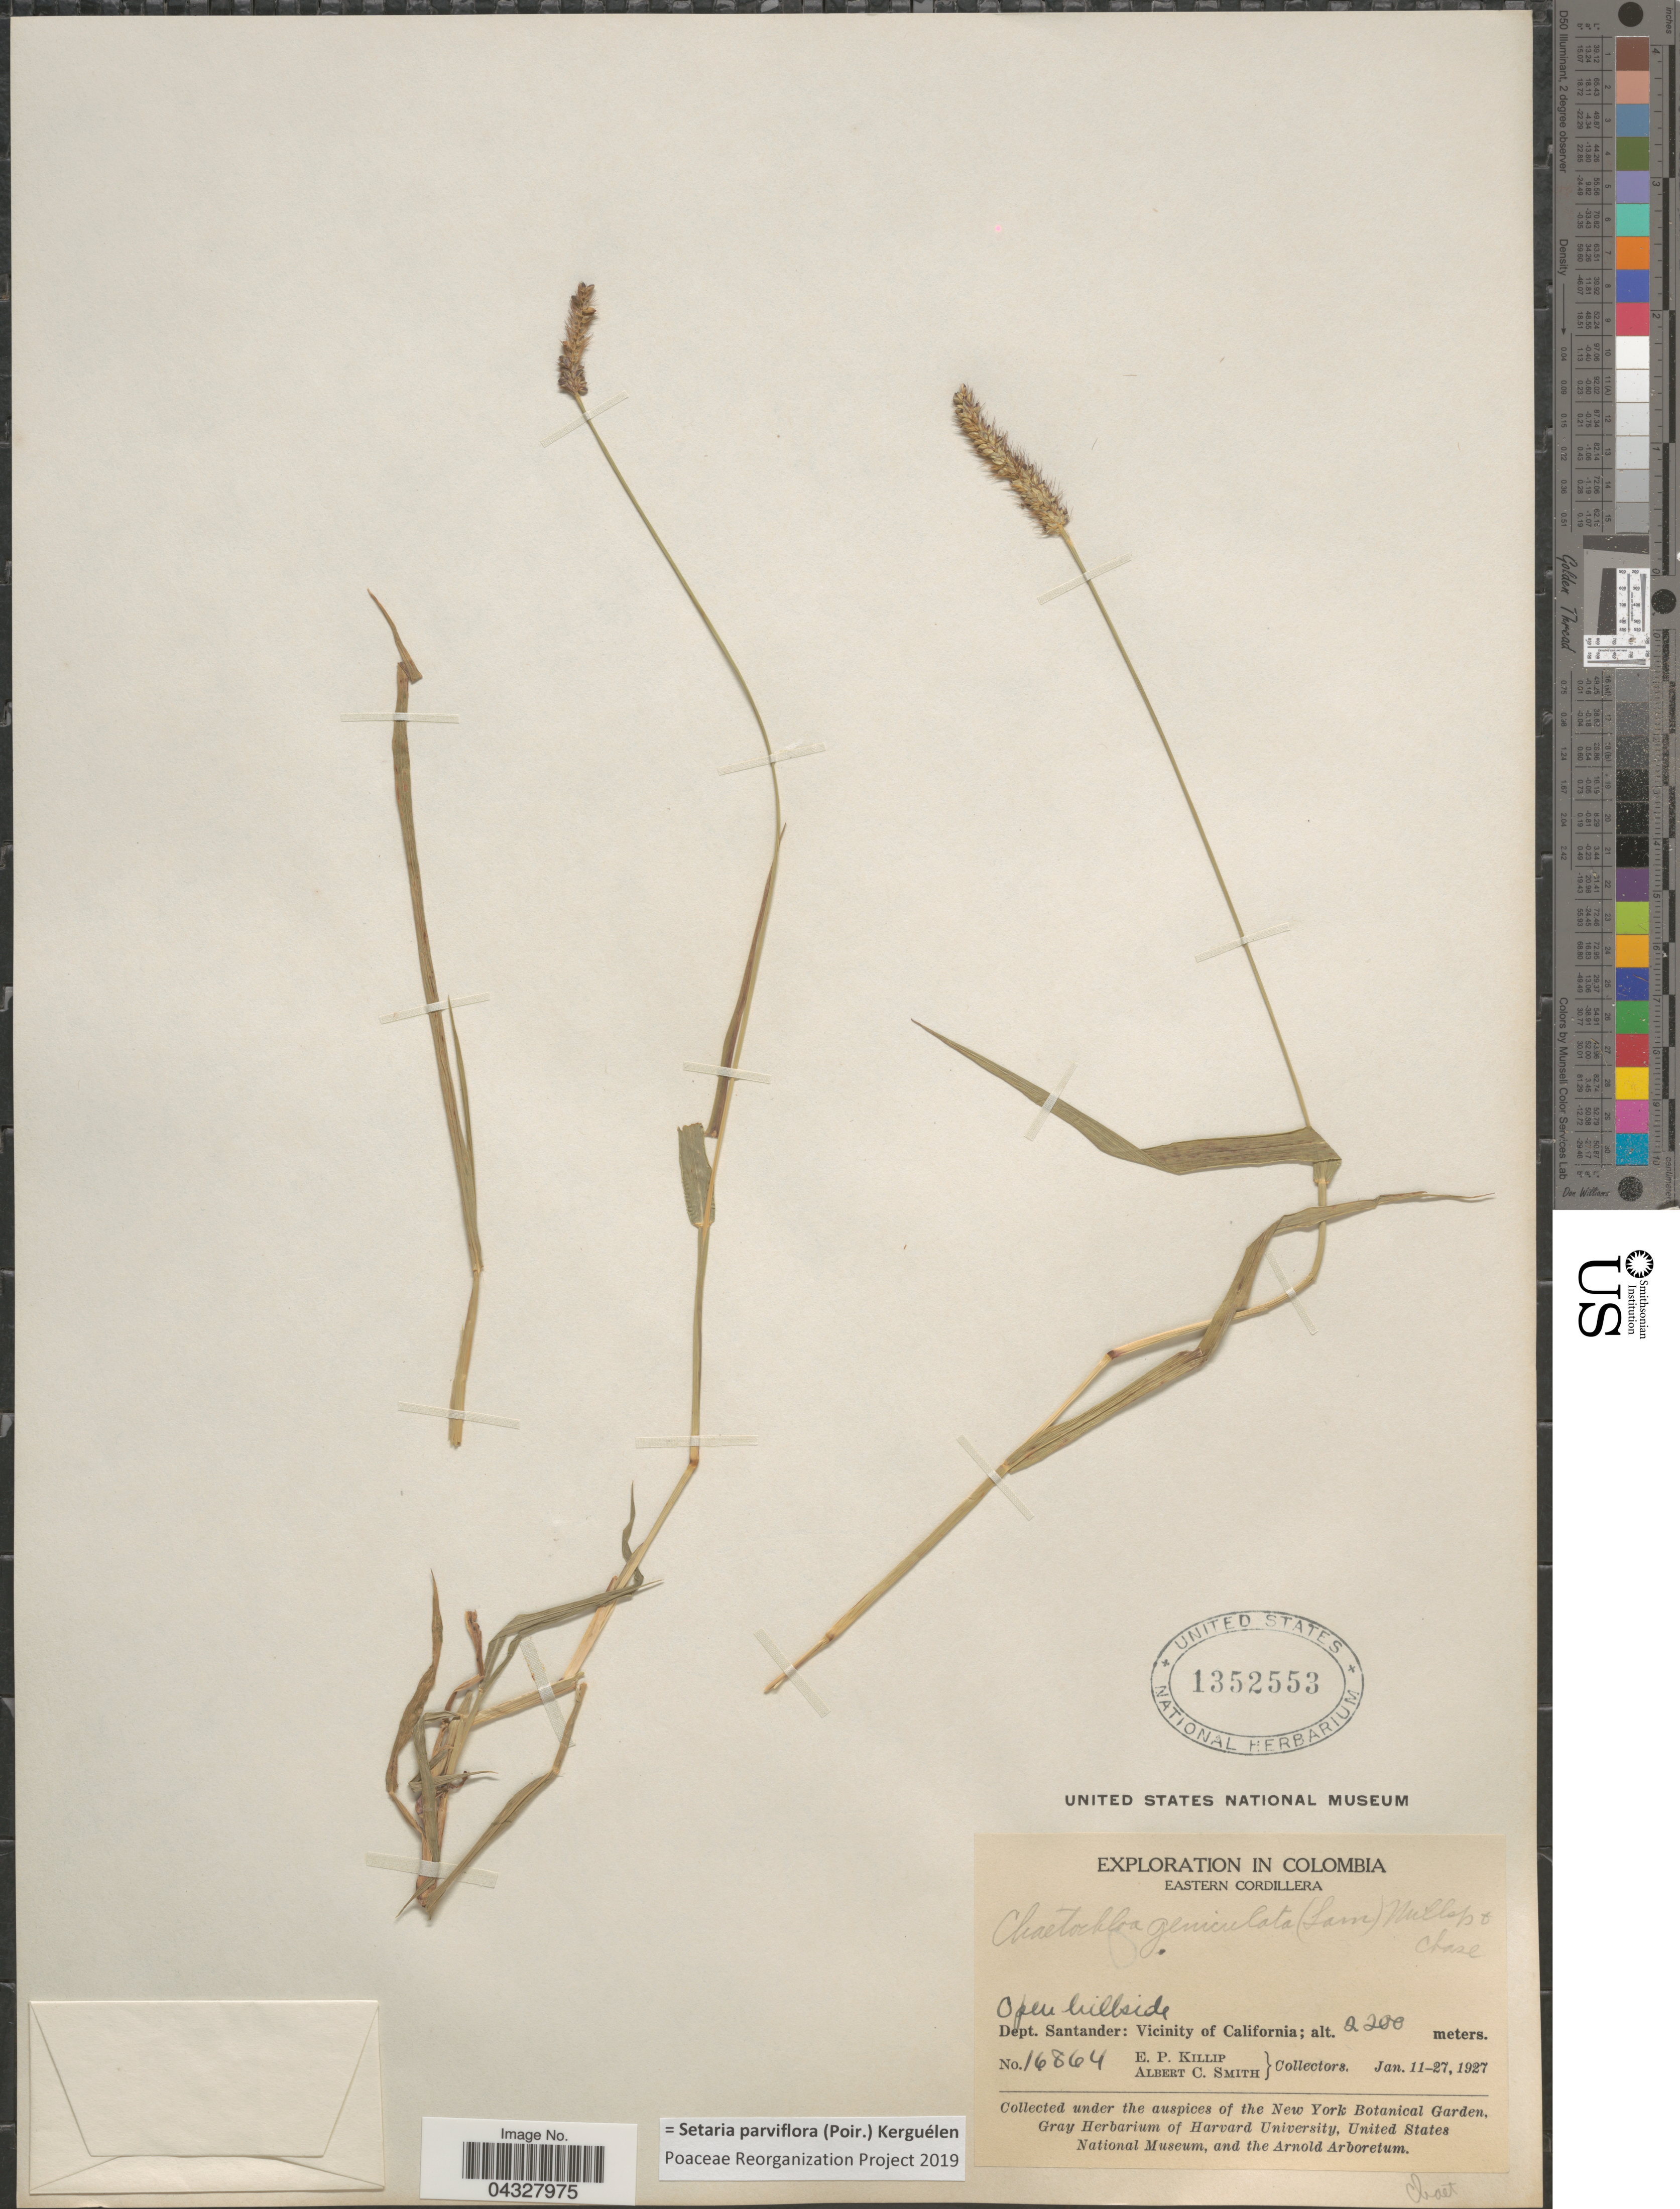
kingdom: Plantae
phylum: Tracheophyta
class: Liliopsida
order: Poales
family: Poaceae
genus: Setaria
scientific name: Setaria parviflora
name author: (Poir.) Kerguélen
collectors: E. P. Killip & A. C. Smith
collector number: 16864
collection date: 1927-01-11/1927-01-27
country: Colombia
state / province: Santander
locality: Exploration of Colombia. Eastern Cordillera. Dept. Santander: Vicinity of California.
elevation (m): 2200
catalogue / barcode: US 1352553